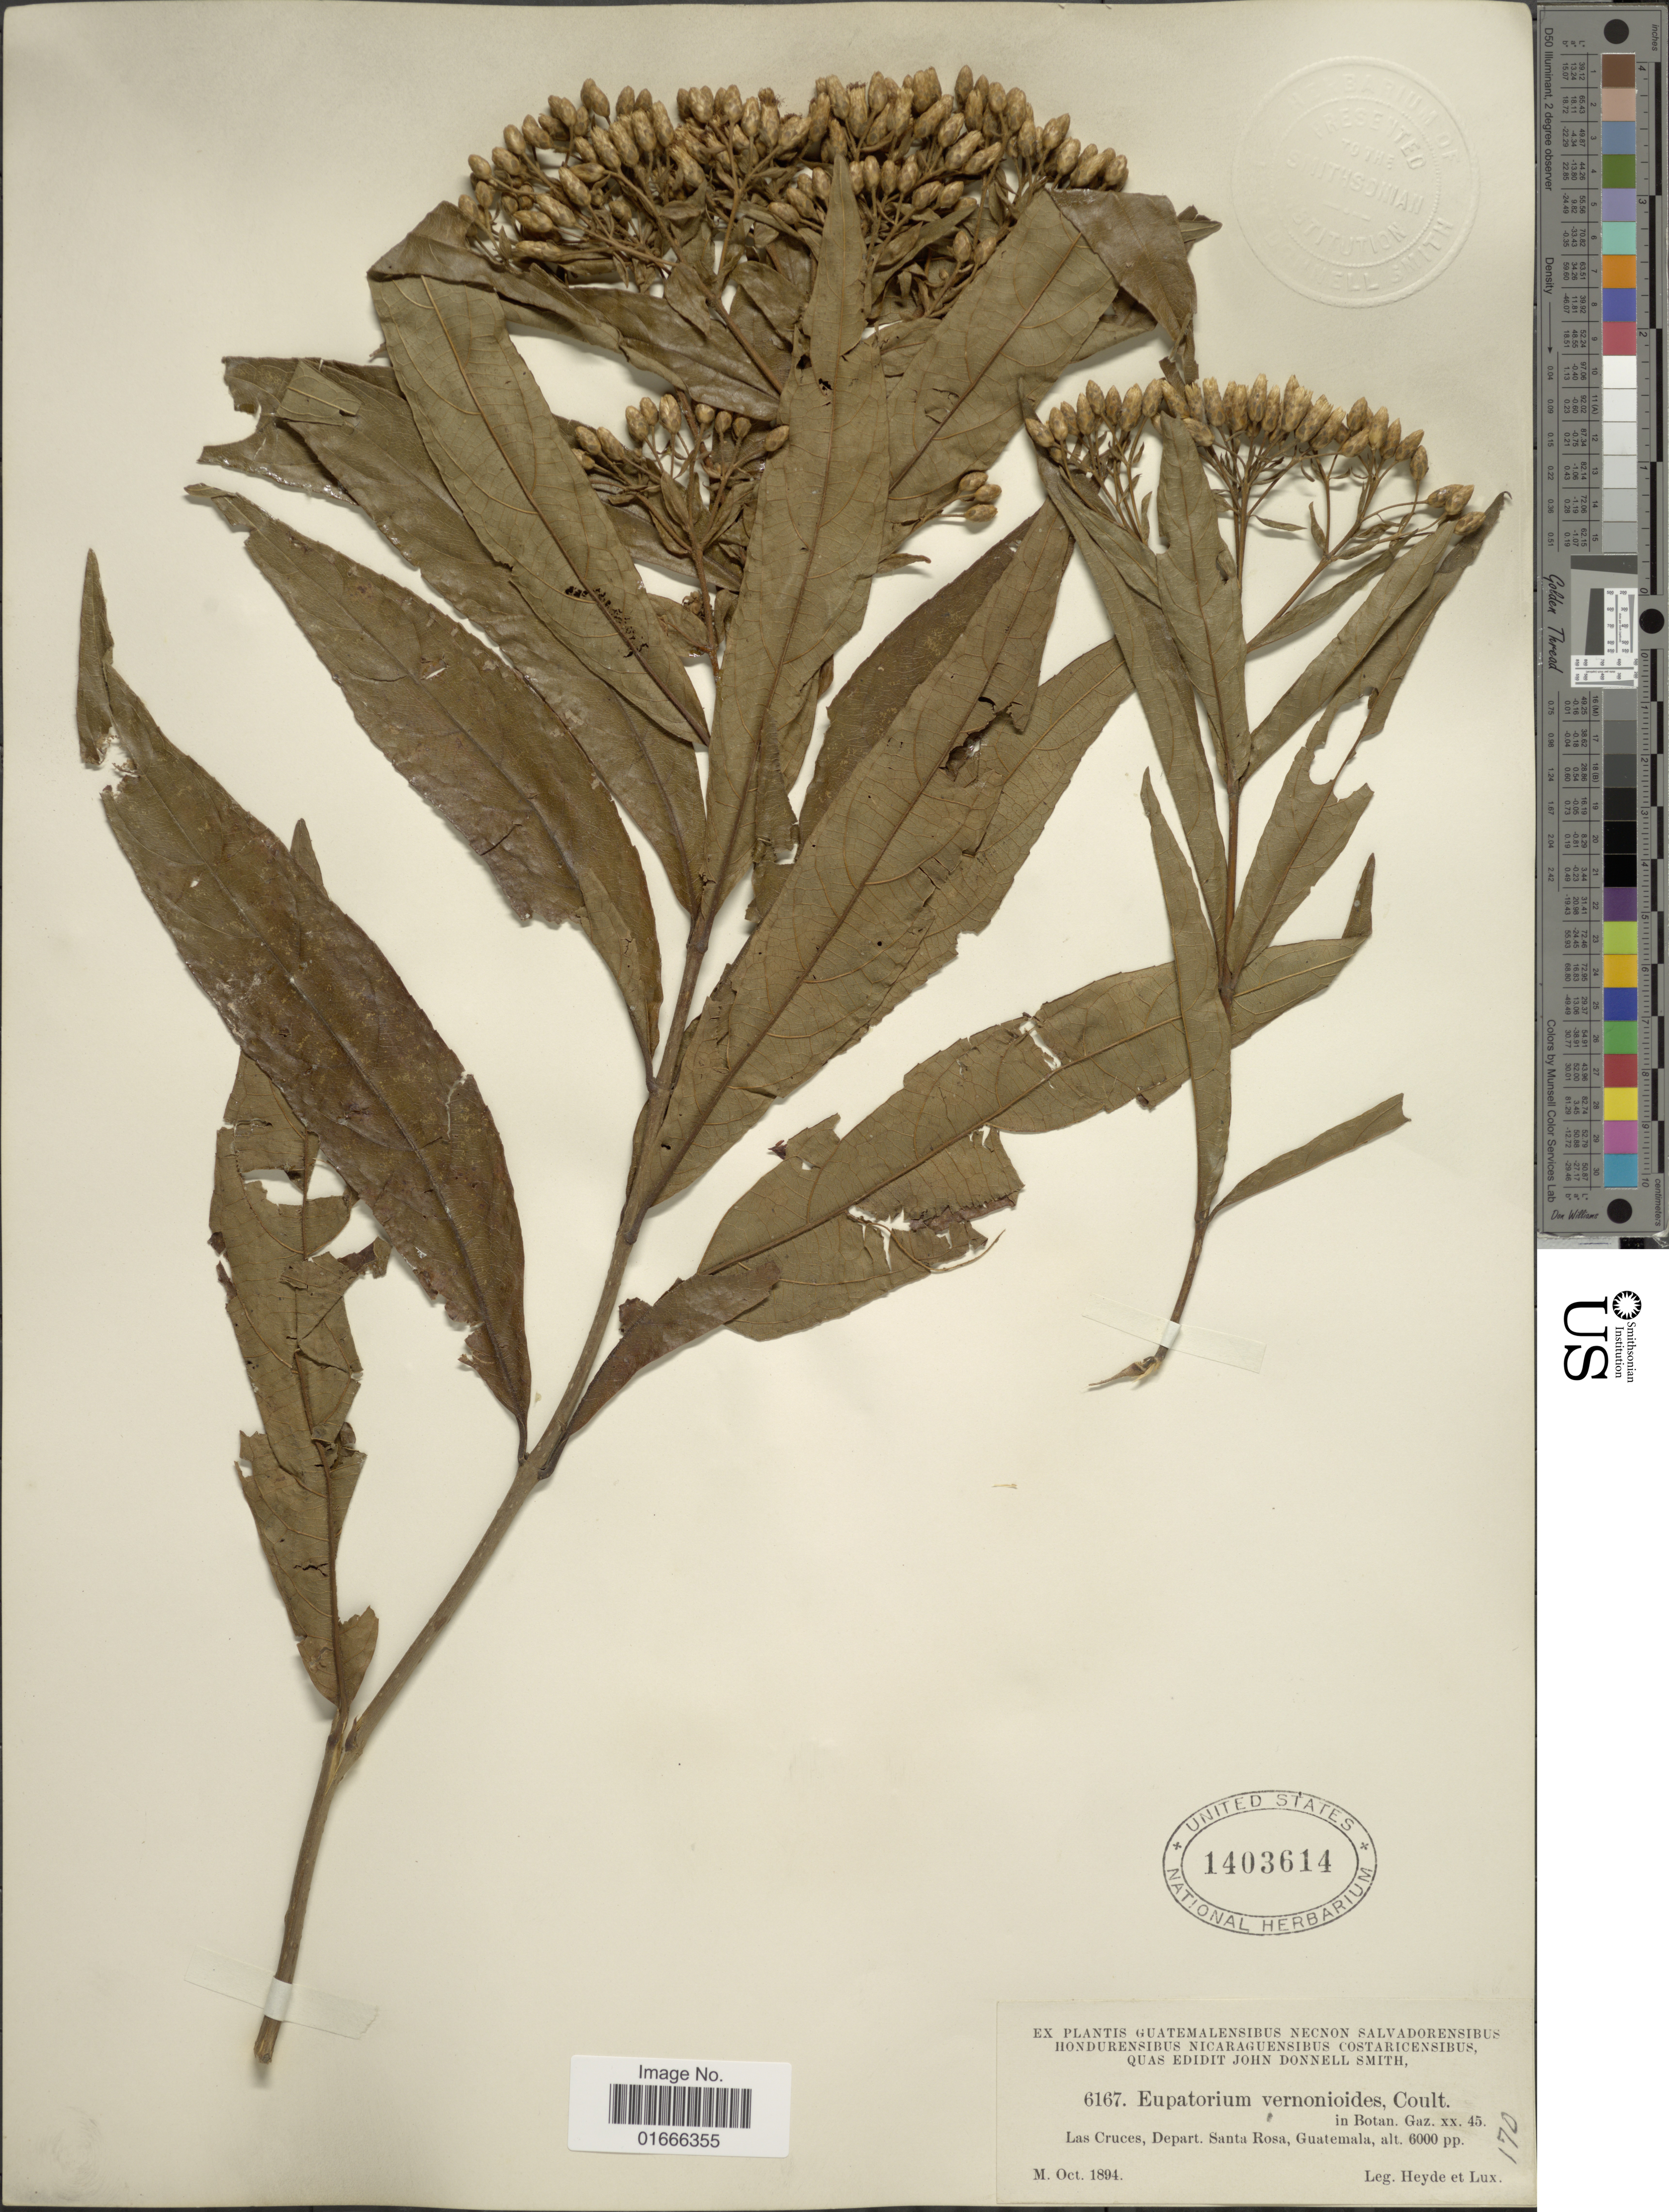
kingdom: Plantae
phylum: Tracheophyta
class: Magnoliopsida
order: Asterales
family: Asteraceae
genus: Chromolaena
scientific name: Chromolaena vernonioides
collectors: Heyde & Lux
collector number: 6167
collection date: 1894-10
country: Guatemala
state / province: Santa Rosa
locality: La Cruces, Depart. Santa Rosa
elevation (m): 1829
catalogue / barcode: US 1403614